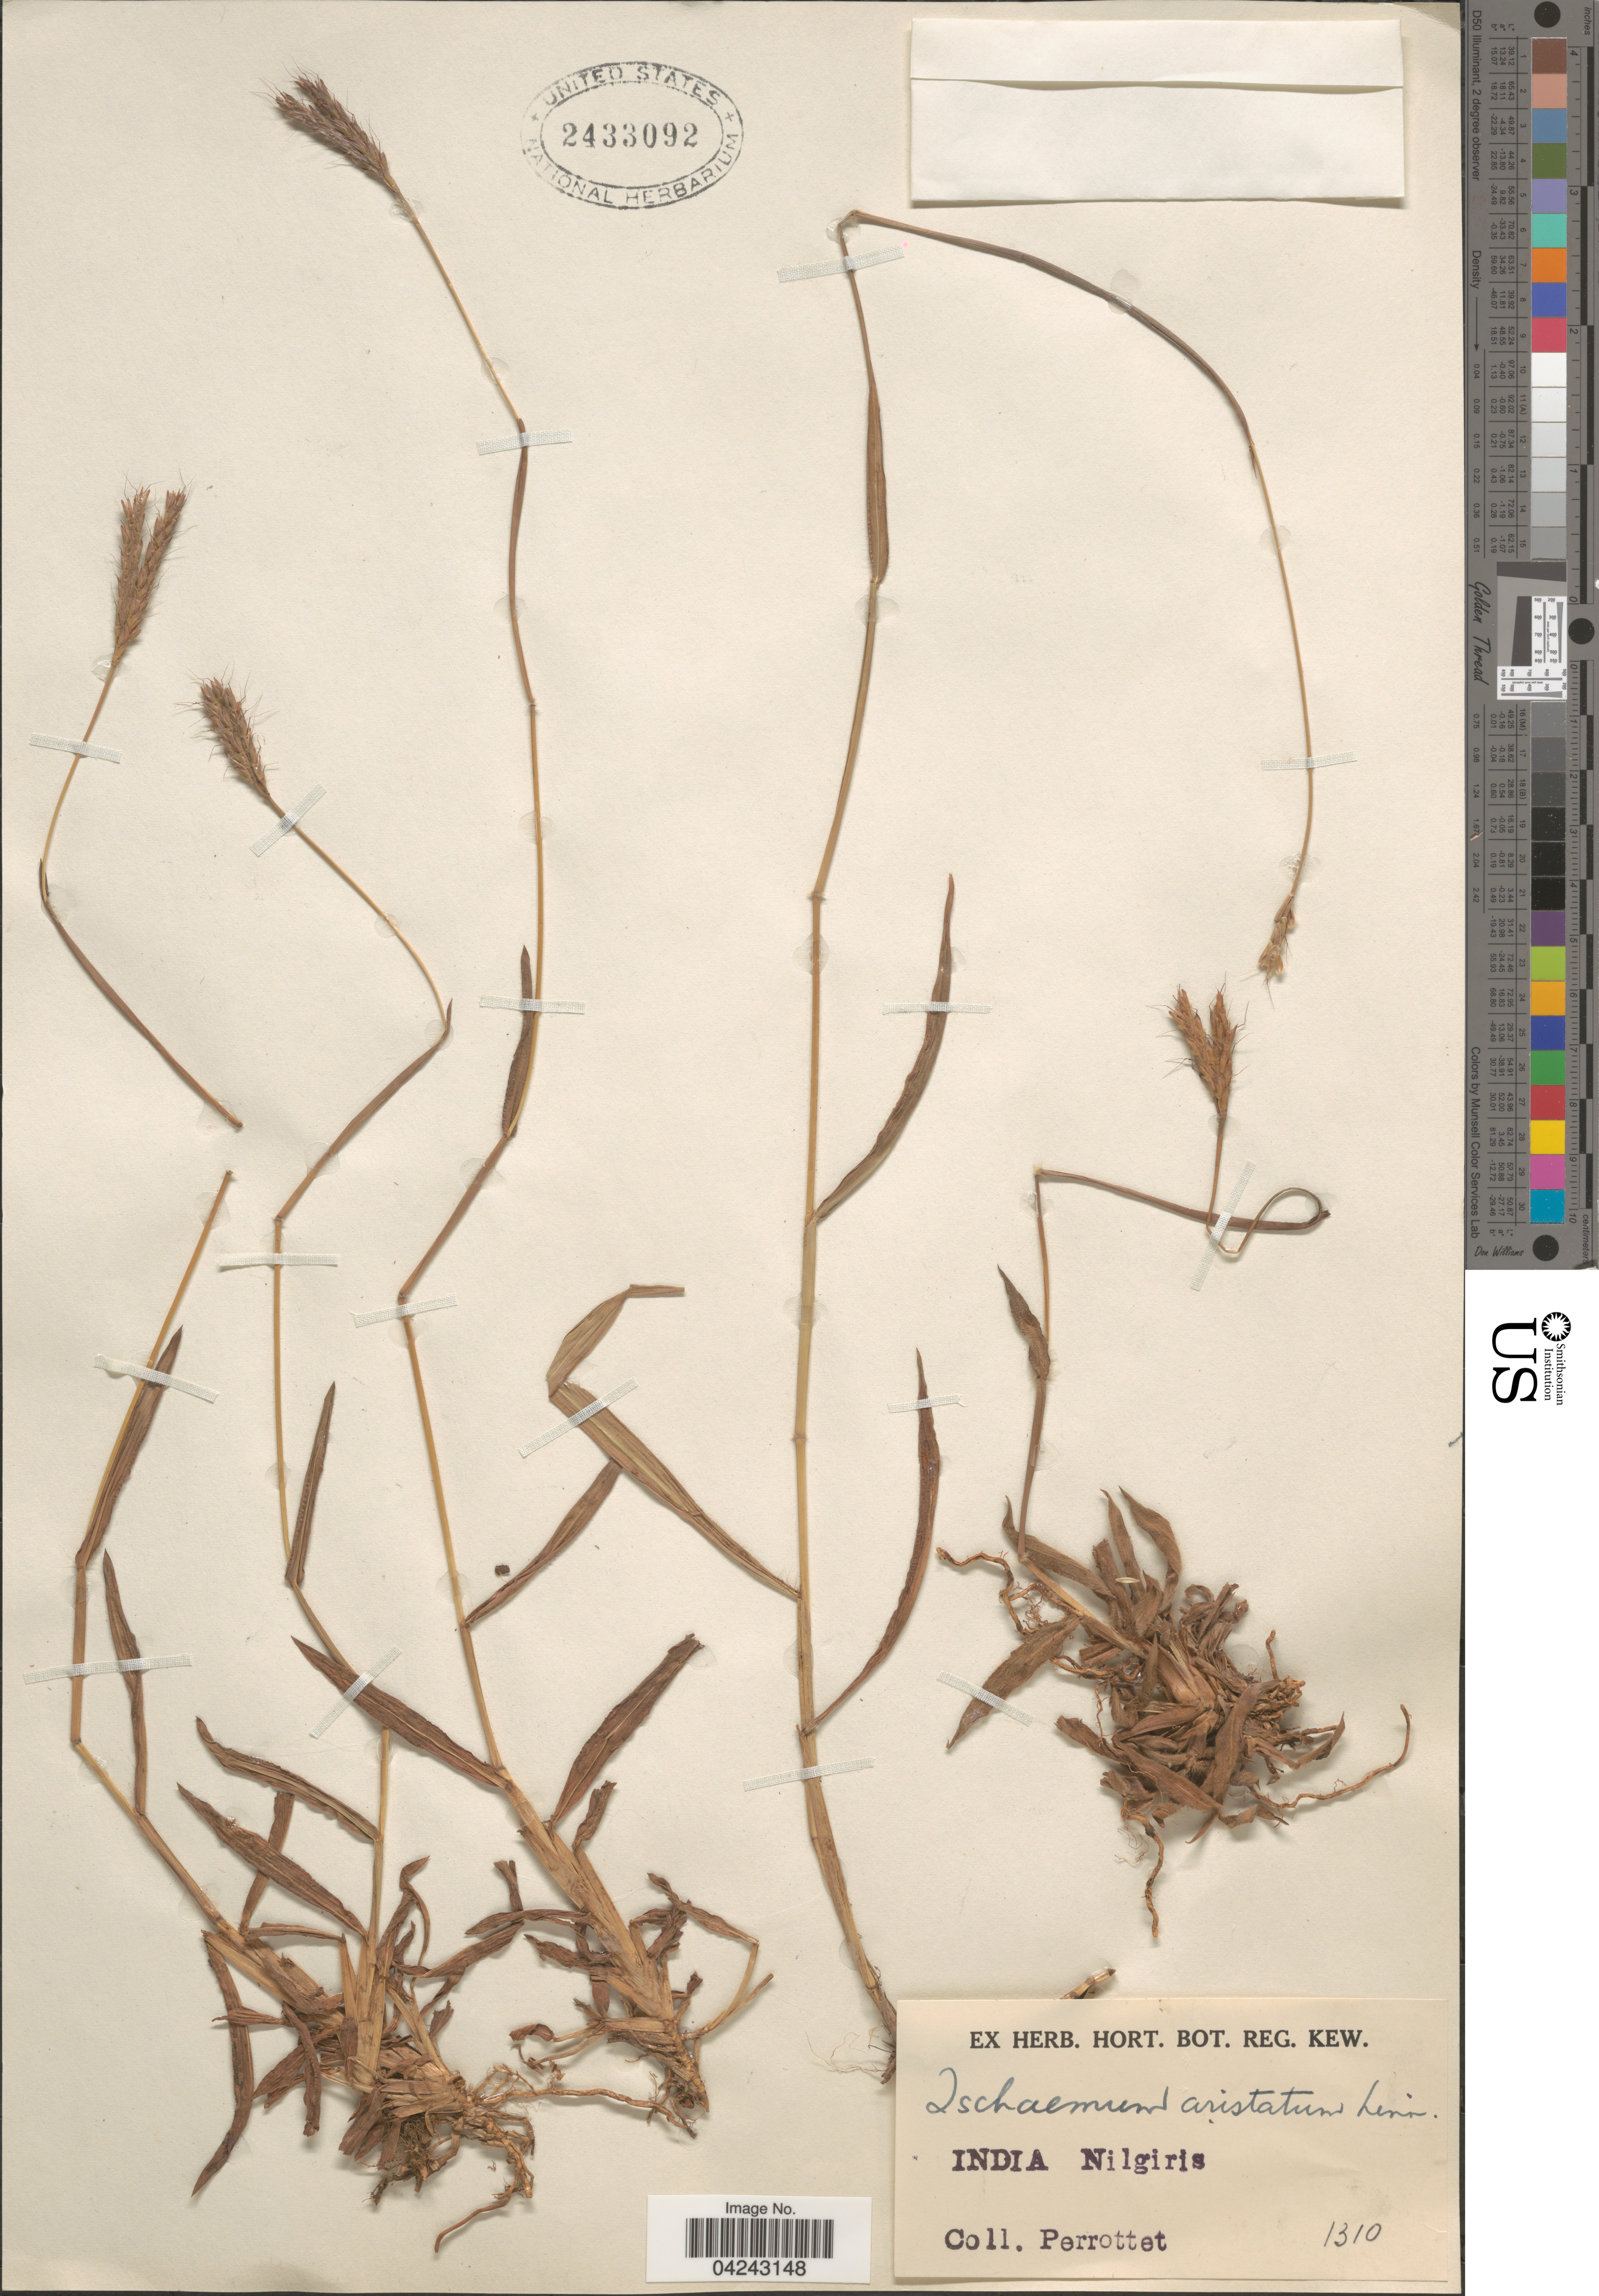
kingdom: Plantae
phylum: Tracheophyta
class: Liliopsida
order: Poales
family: Poaceae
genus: Ischaemum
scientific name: Ischaemum aristatum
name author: L.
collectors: Perrottet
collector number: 1310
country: India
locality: Nilgiris.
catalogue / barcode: US 2433092